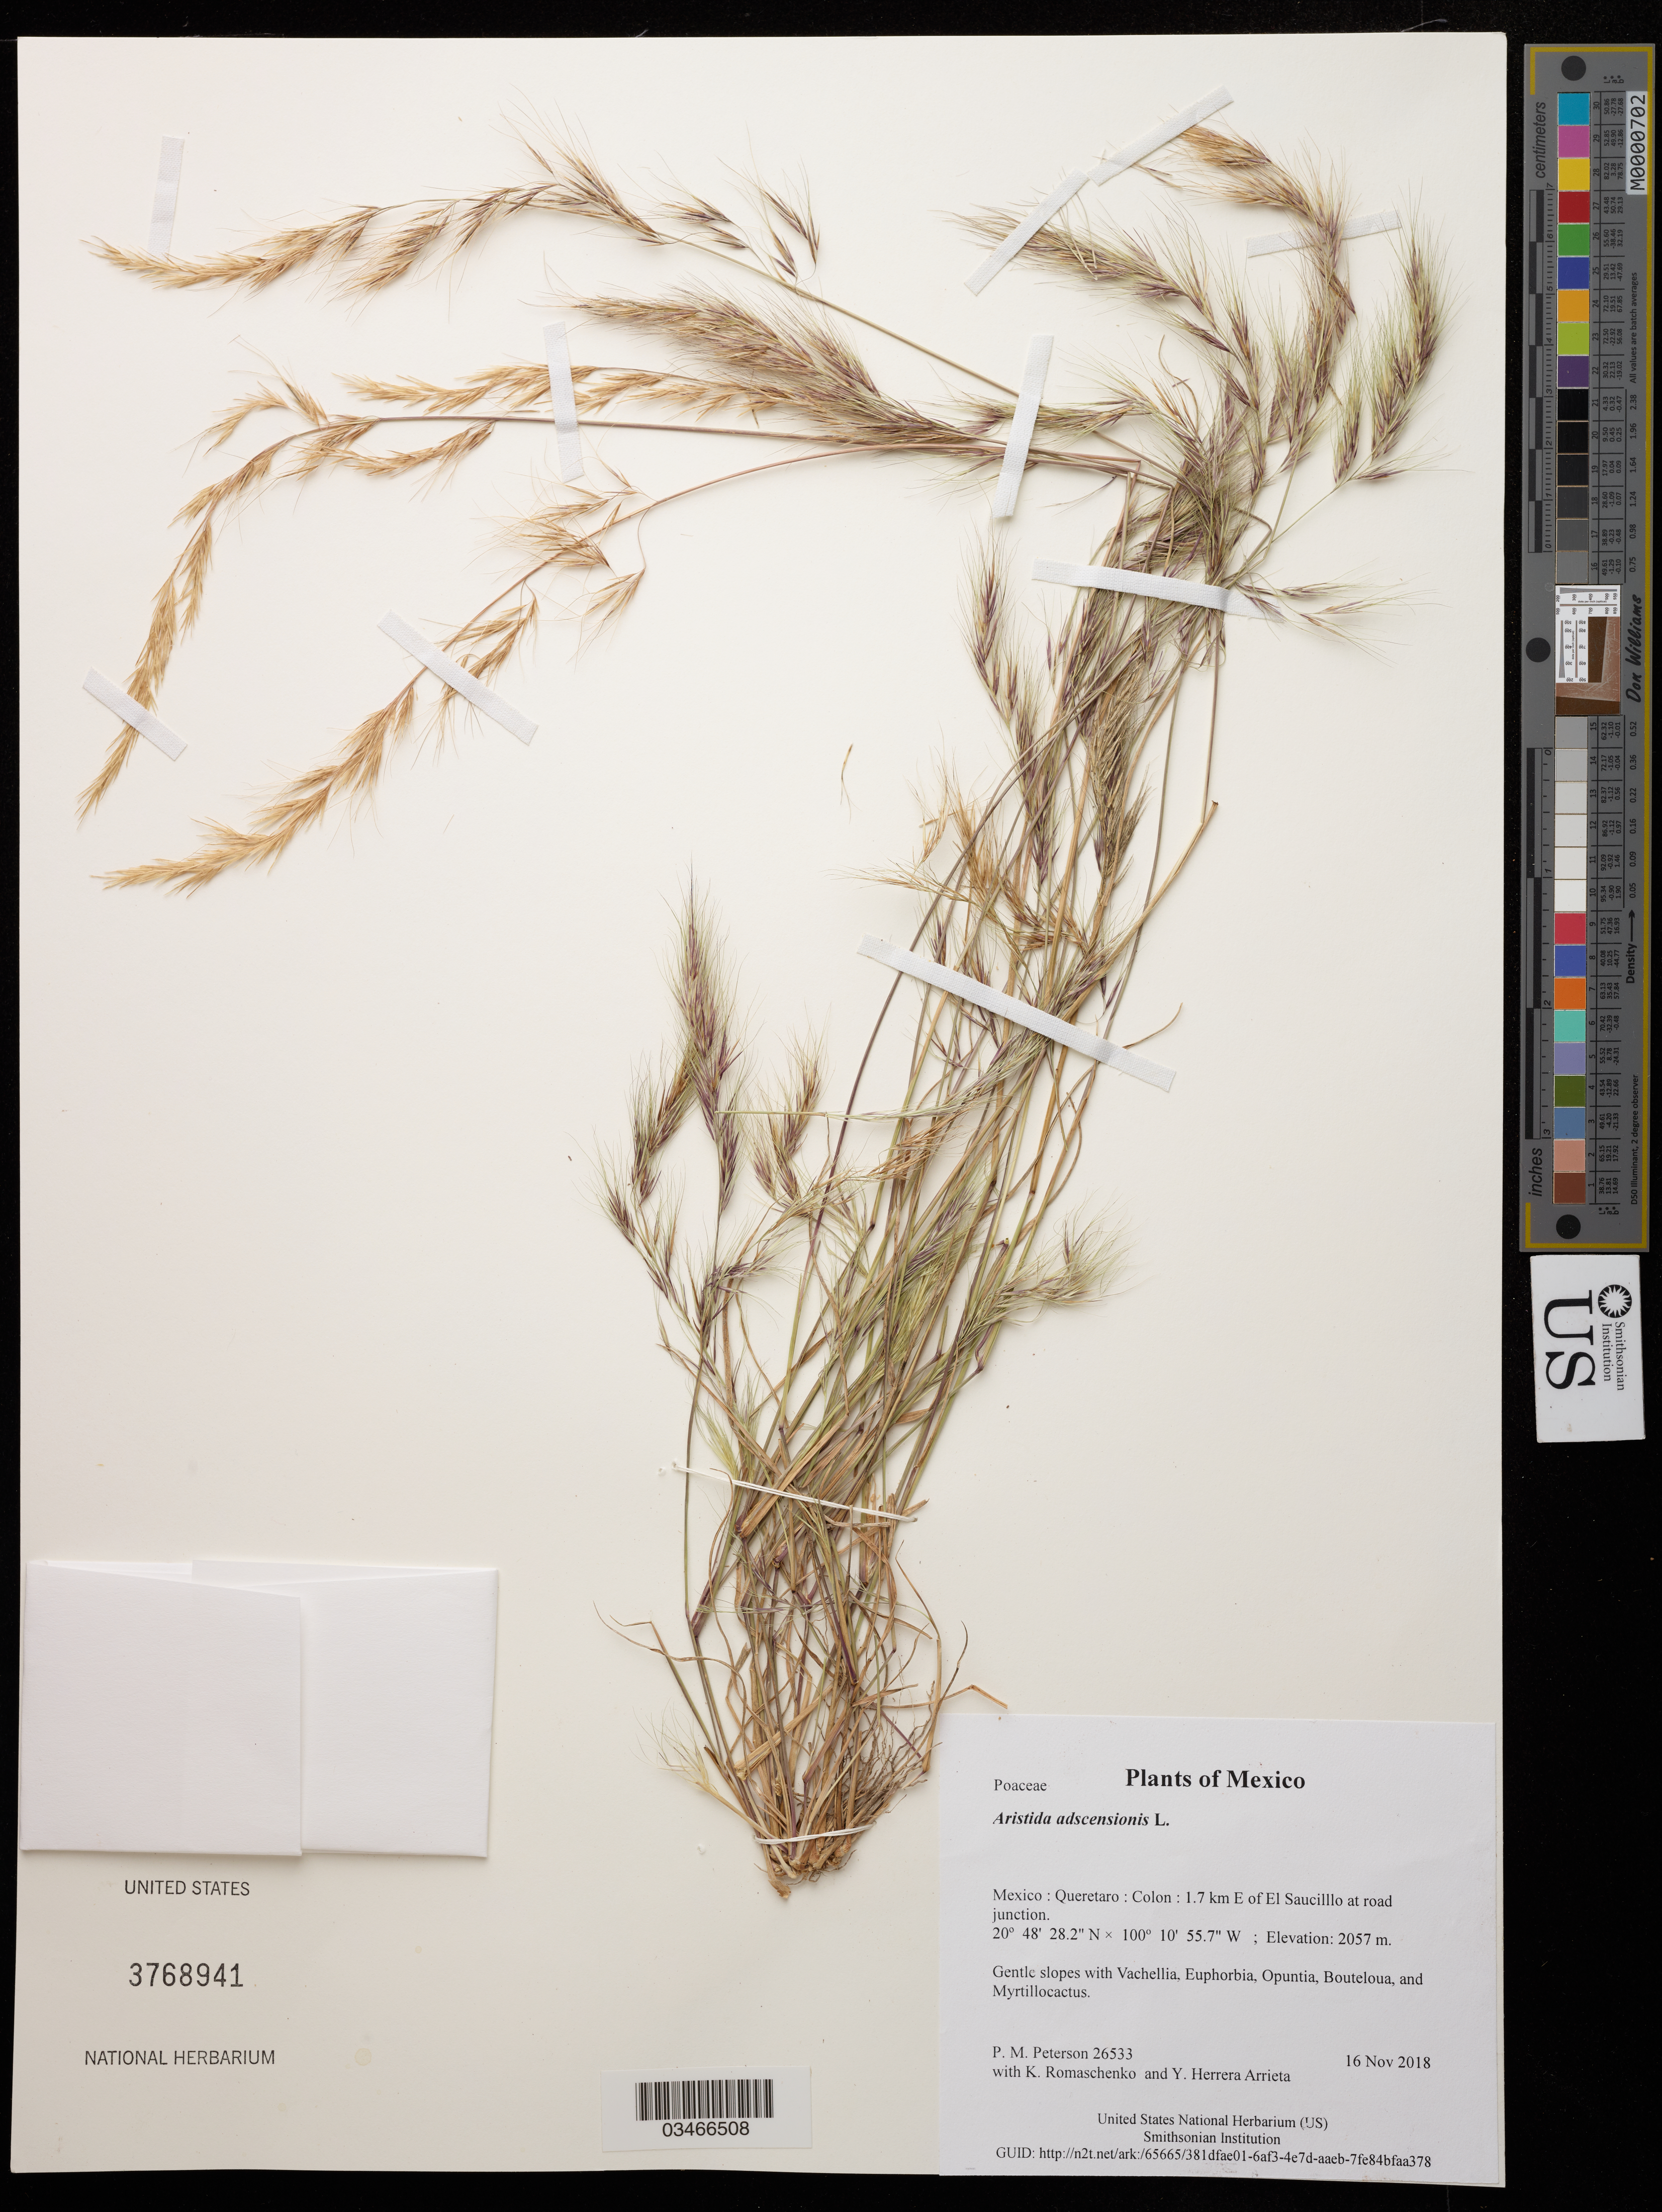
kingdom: Plantae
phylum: Tracheophyta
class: Liliopsida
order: Poales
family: Poaceae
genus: Aristida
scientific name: Aristida adscensionis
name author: L.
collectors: P. M. Peterson, K. Romaschenko & Y. Herrera Arrieta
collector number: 26533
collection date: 2018-11-16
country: Mexico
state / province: Queretaro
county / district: Colon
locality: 1.7 km E of El Saucilllo at road junction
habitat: Gentle slopes with Vachellia, Euphorbia, Opuntia, Bouteloua, and Myrtillocactus.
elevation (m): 2057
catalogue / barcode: US 3768941